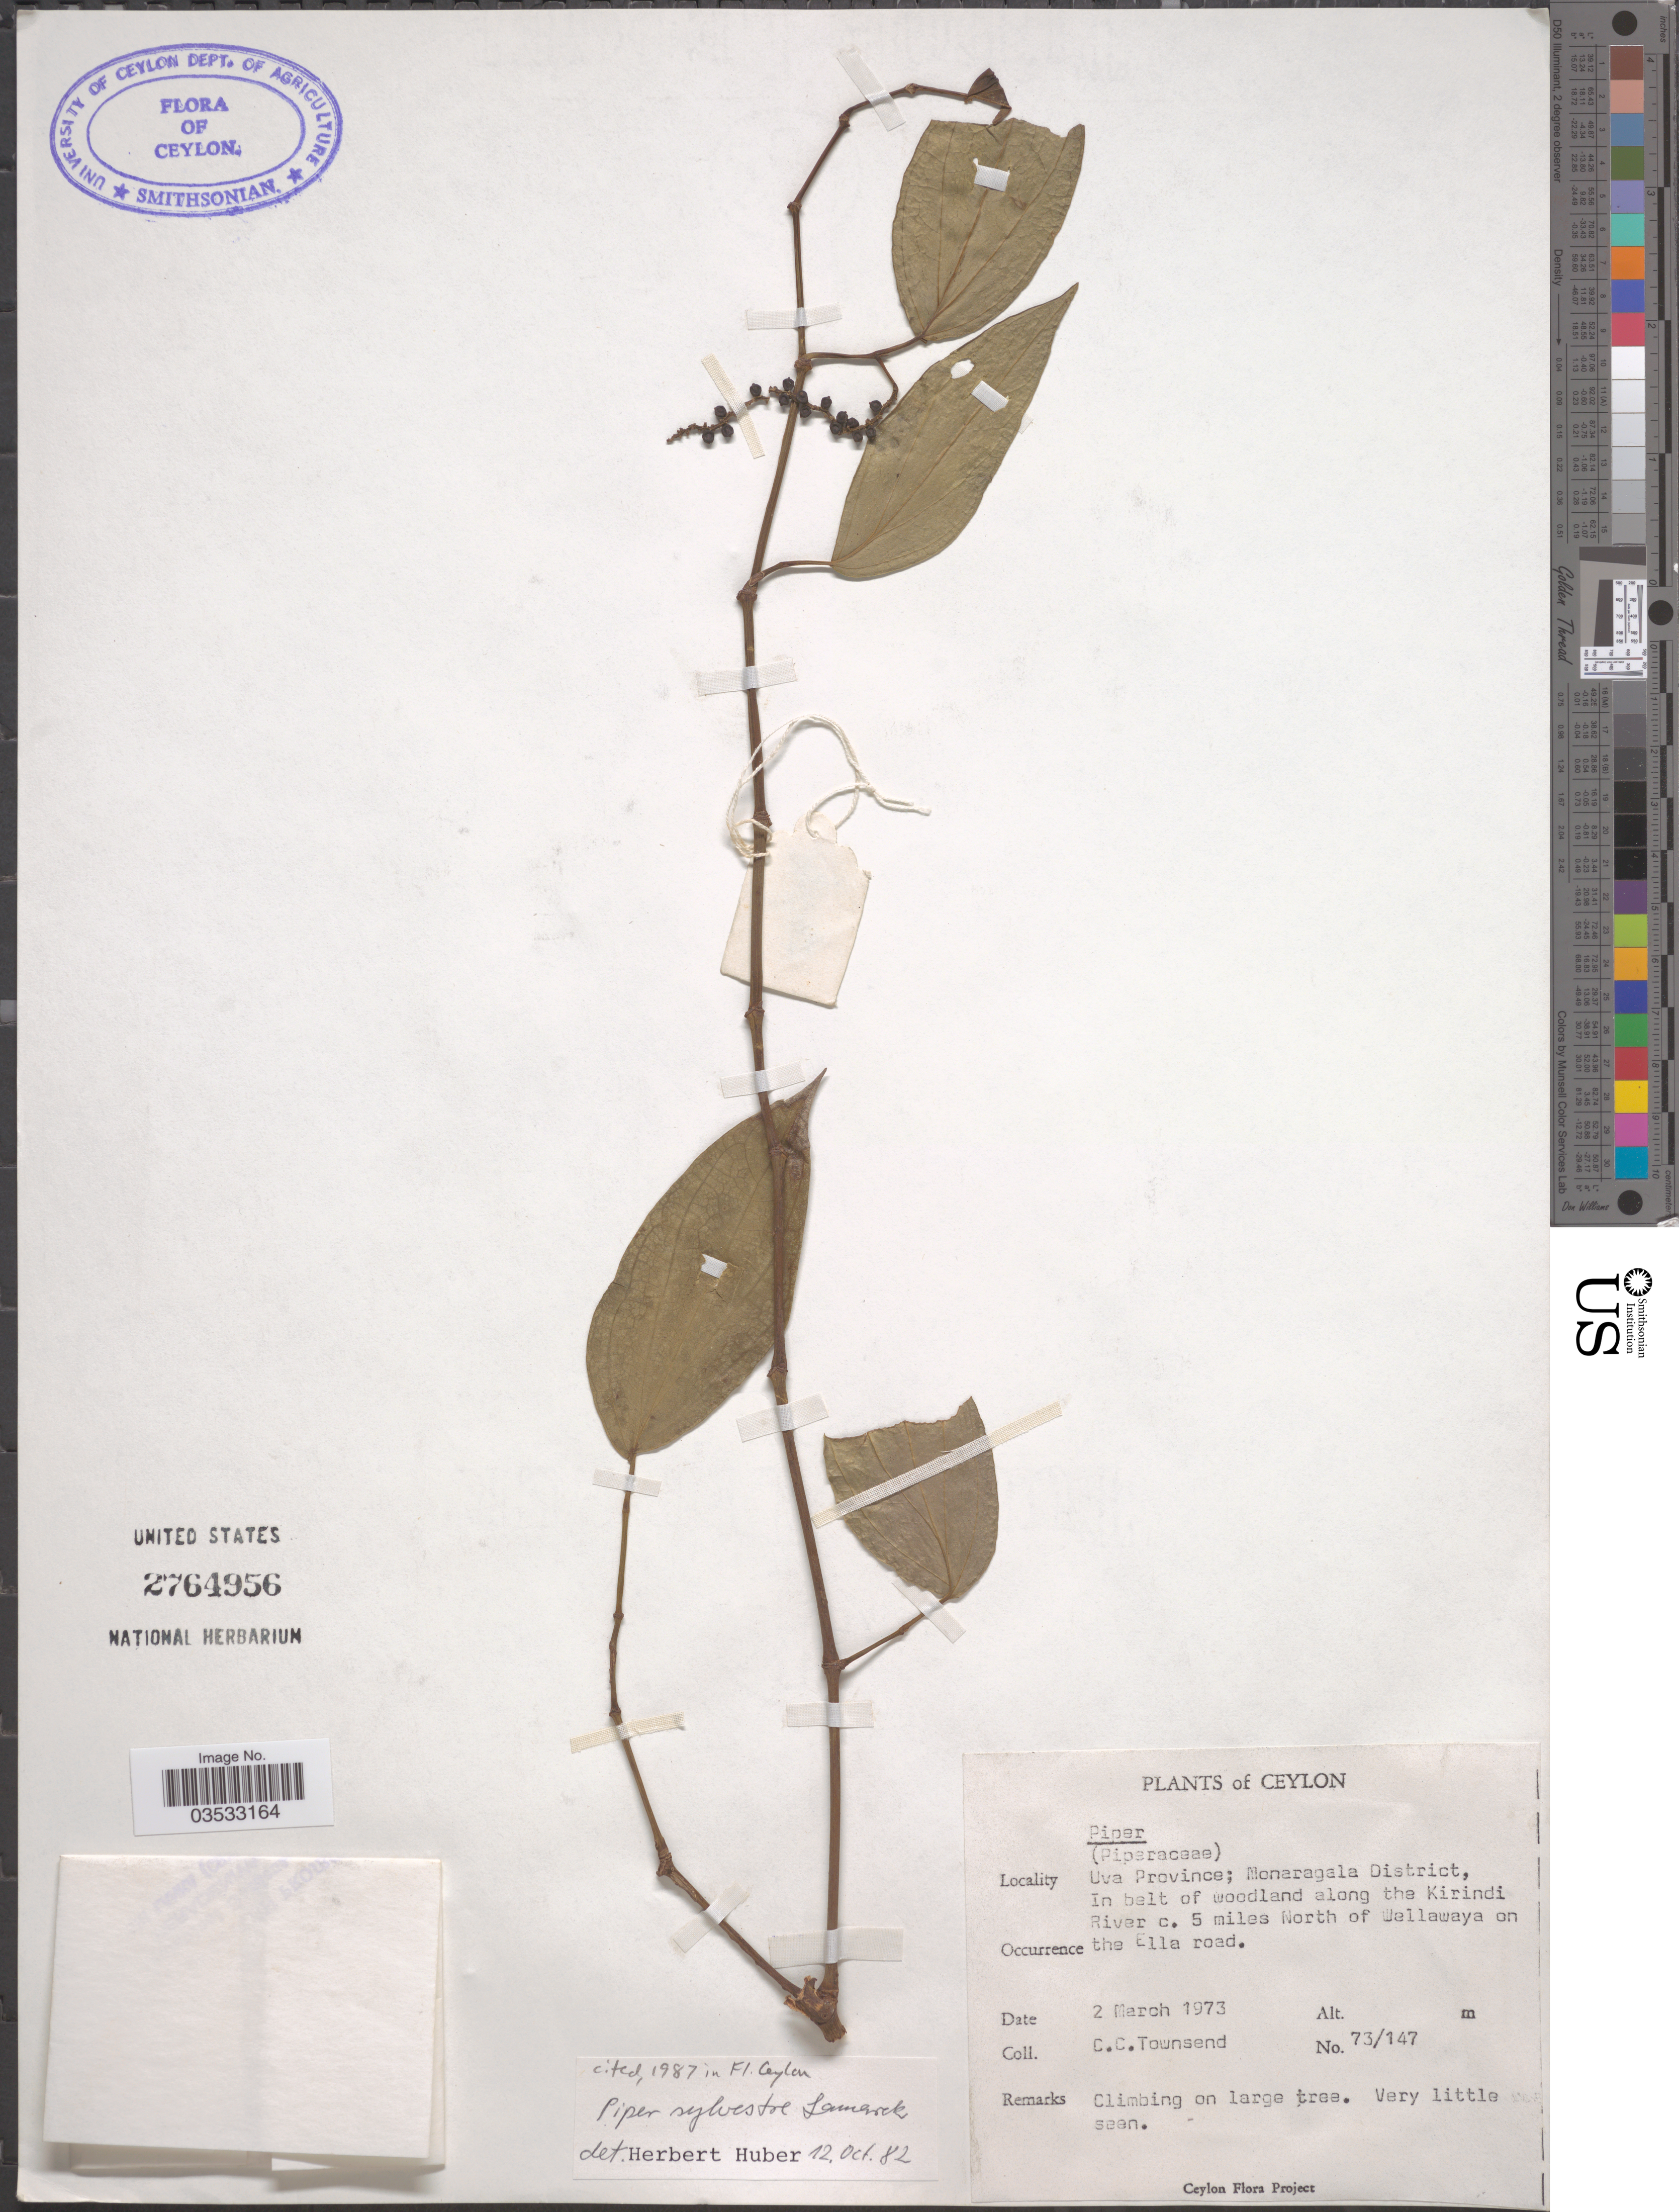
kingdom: Plantae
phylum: Tracheophyta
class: Magnoliopsida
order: Piperales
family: Piperaceae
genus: Piper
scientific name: Piper sylvestre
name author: Lour.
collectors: C. C. Townsend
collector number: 73/147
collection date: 1973-03-02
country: Sri Lanka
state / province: Uva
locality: Ceylon. Monaragala District, In belt of woodland along the Kirindi River c. 5 miles North of Wellawaya on the Ella road.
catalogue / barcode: US 2764956